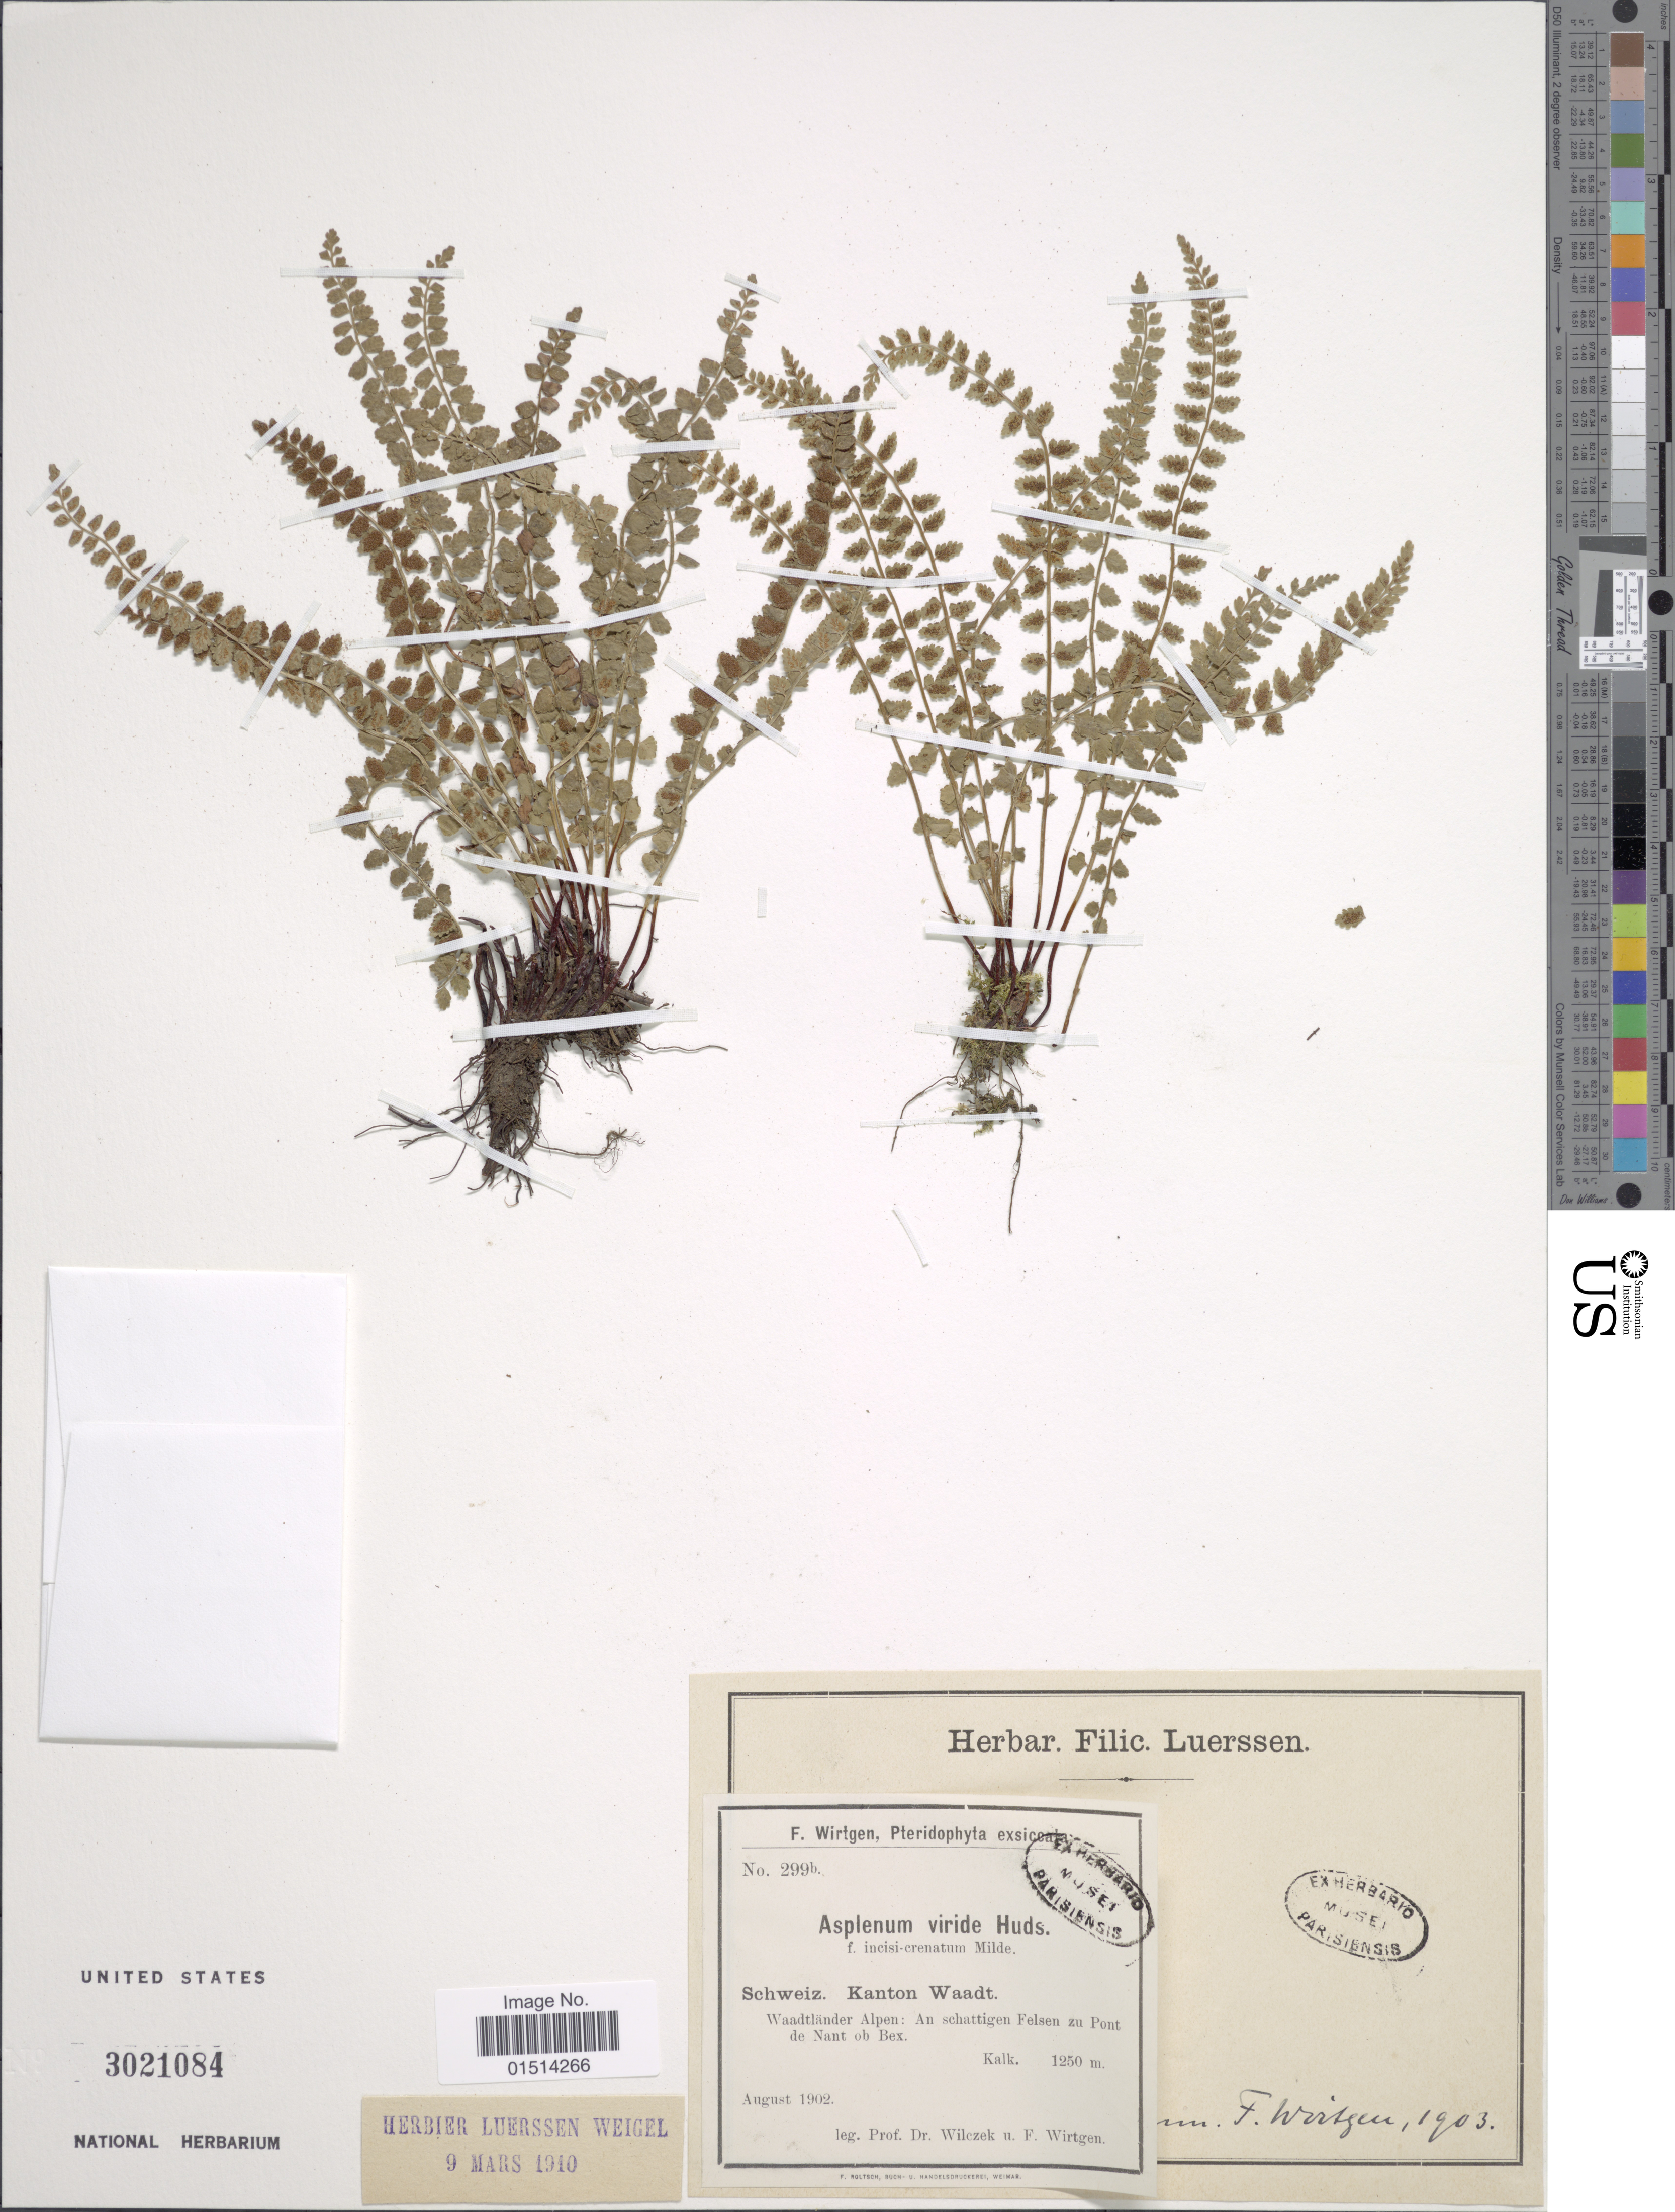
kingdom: Plantae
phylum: Tracheophyta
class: Polypodiopsida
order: Polypodiales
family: Aspleniaceae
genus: Asplenium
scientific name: Asplenium viride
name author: Huds.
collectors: Wilczek & F. Wirtgen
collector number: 299b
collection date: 1902-08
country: Switzerland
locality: Schweiz, Kanton Waadt, Waadtlander Alpen: An schattgen Felsen zu Pont de Nant ob Bex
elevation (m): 1250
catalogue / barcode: US 3021084